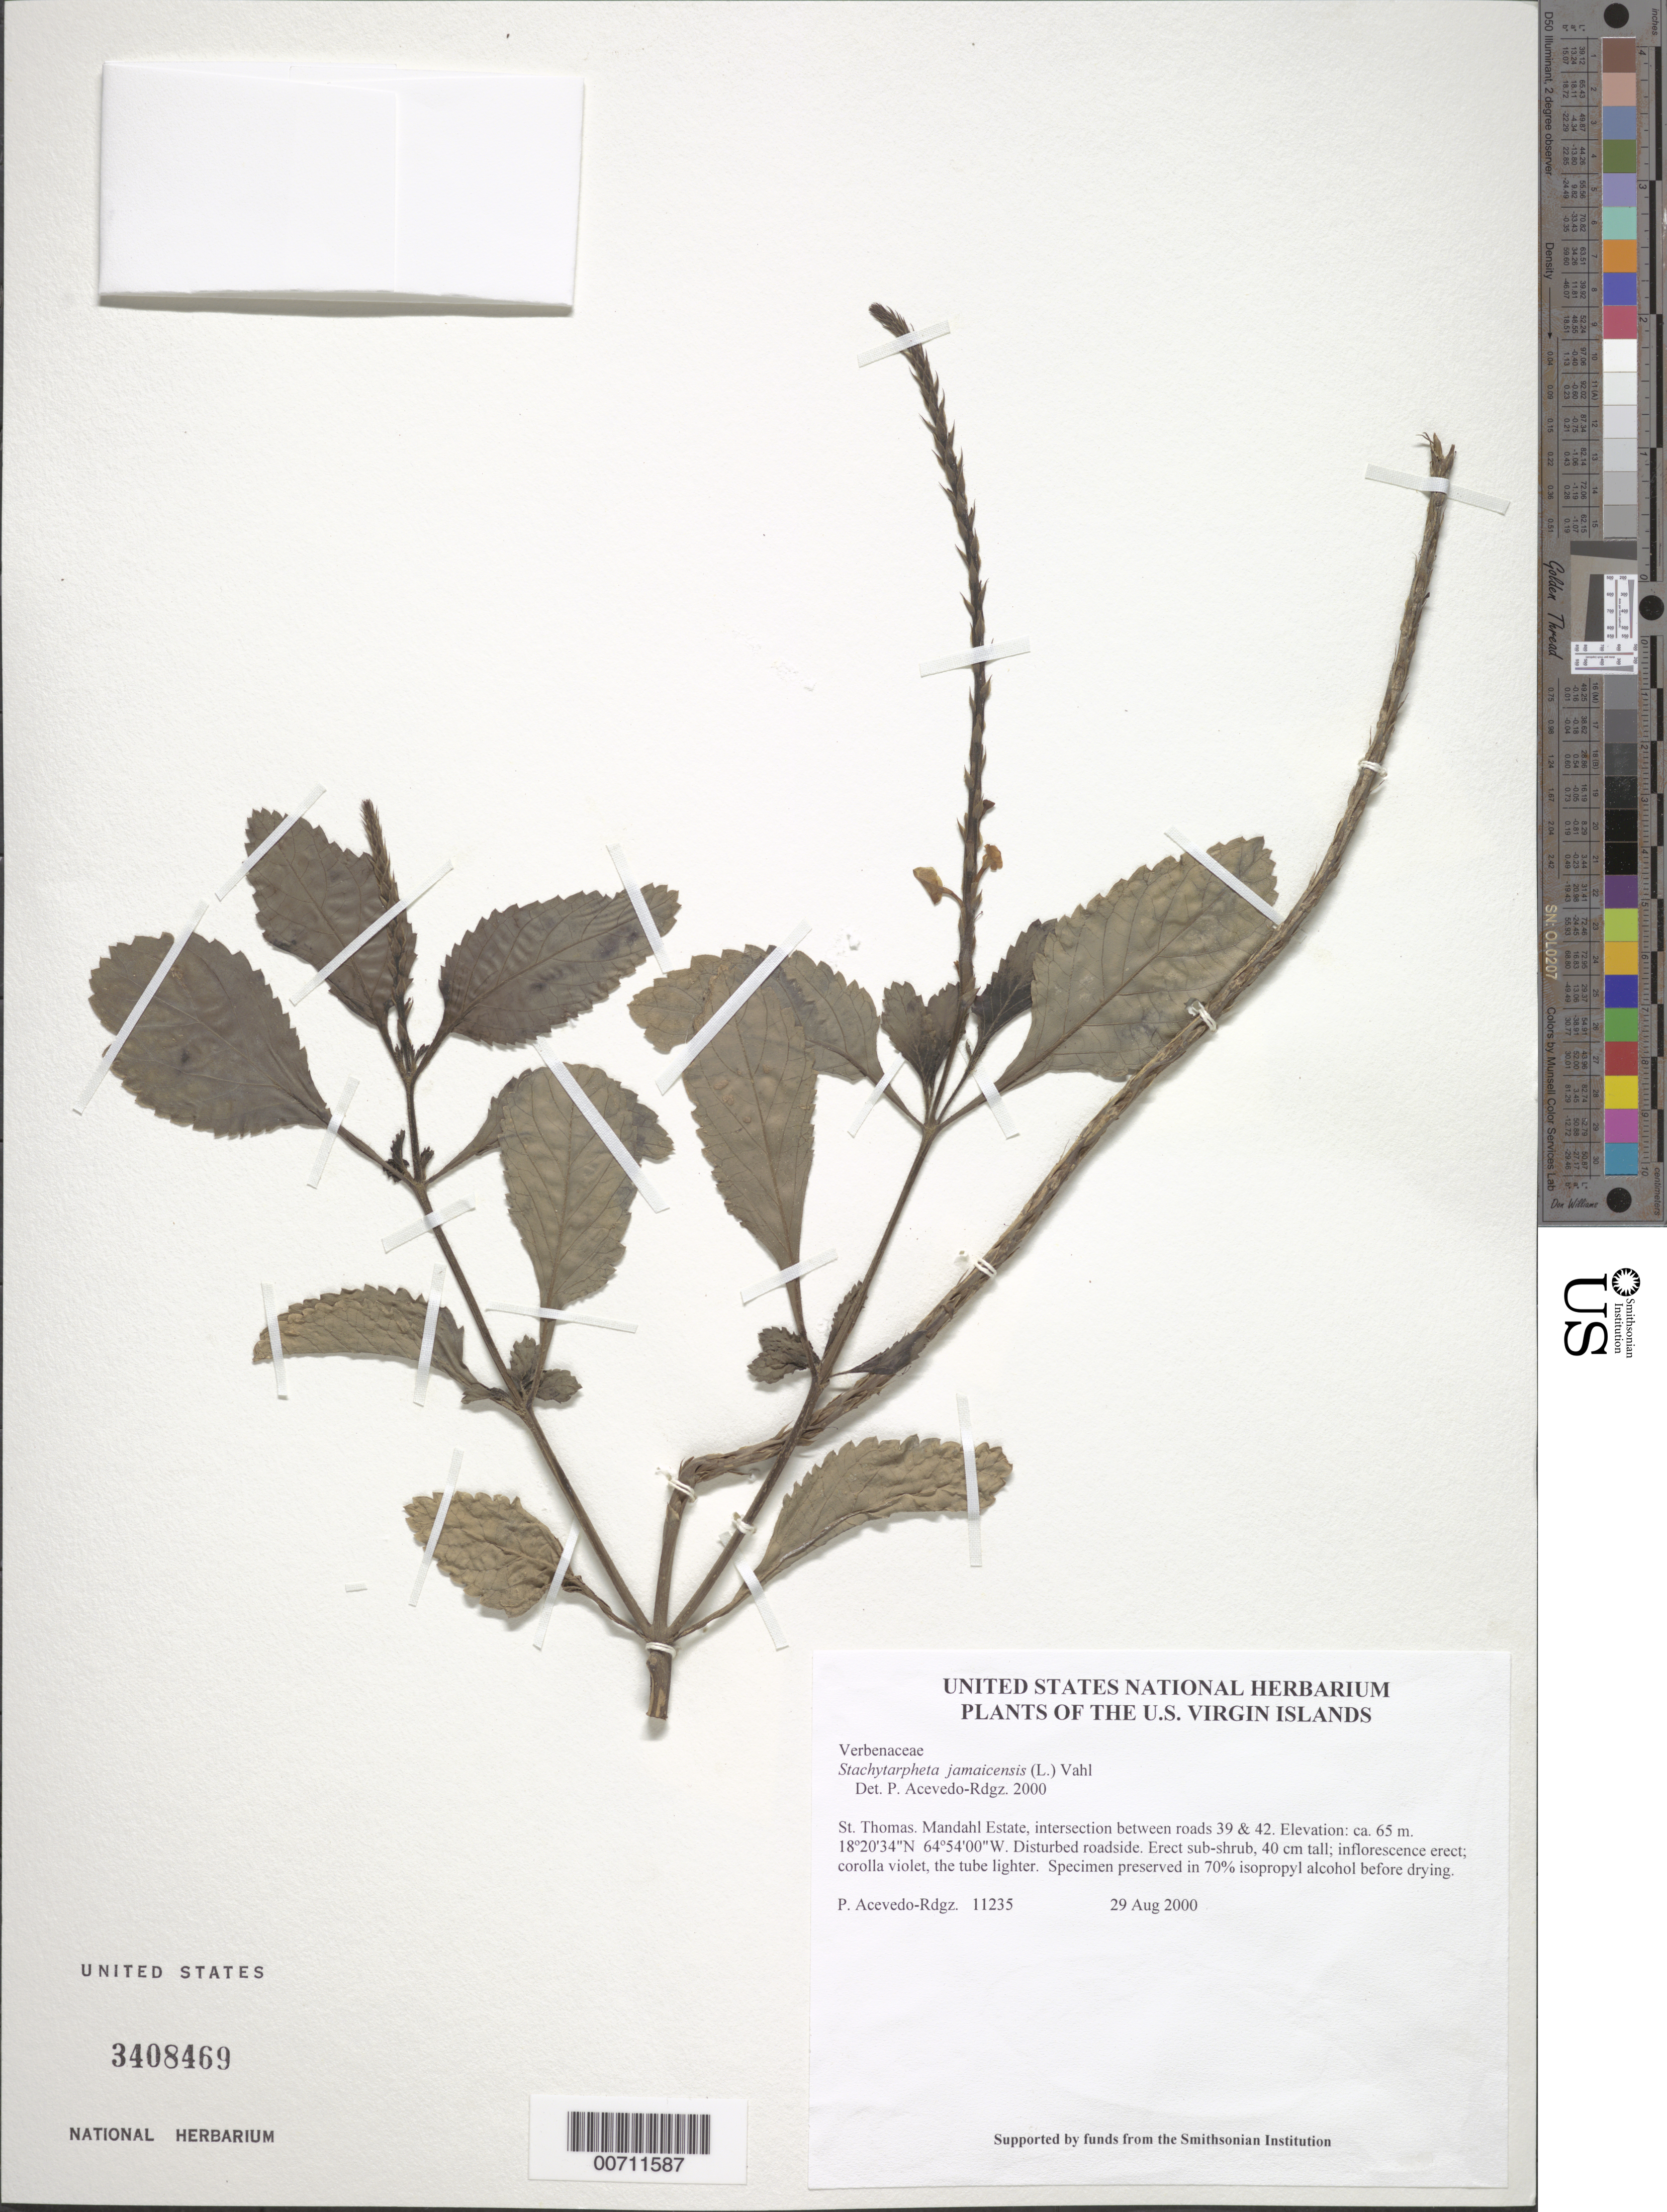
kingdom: Plantae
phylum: Tracheophyta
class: Magnoliopsida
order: Lamiales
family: Verbenaceae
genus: Stachytarpheta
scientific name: Stachytarpheta jamaicensis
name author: (L.) Vahl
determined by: Acevedo-Rodríguez, P., (BOT), Smithsonian Institution - National Museum of Natural History (UNITED STATES)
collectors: P. Acevedo-Rodr.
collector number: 11235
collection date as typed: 29 Aug 2000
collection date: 2000-08-29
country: U.S. Virgin Islands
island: St. Thomas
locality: Mandahl Estate, intersection between roads 39 & 42.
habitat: Disturbed roadside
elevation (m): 65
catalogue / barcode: US 3408469